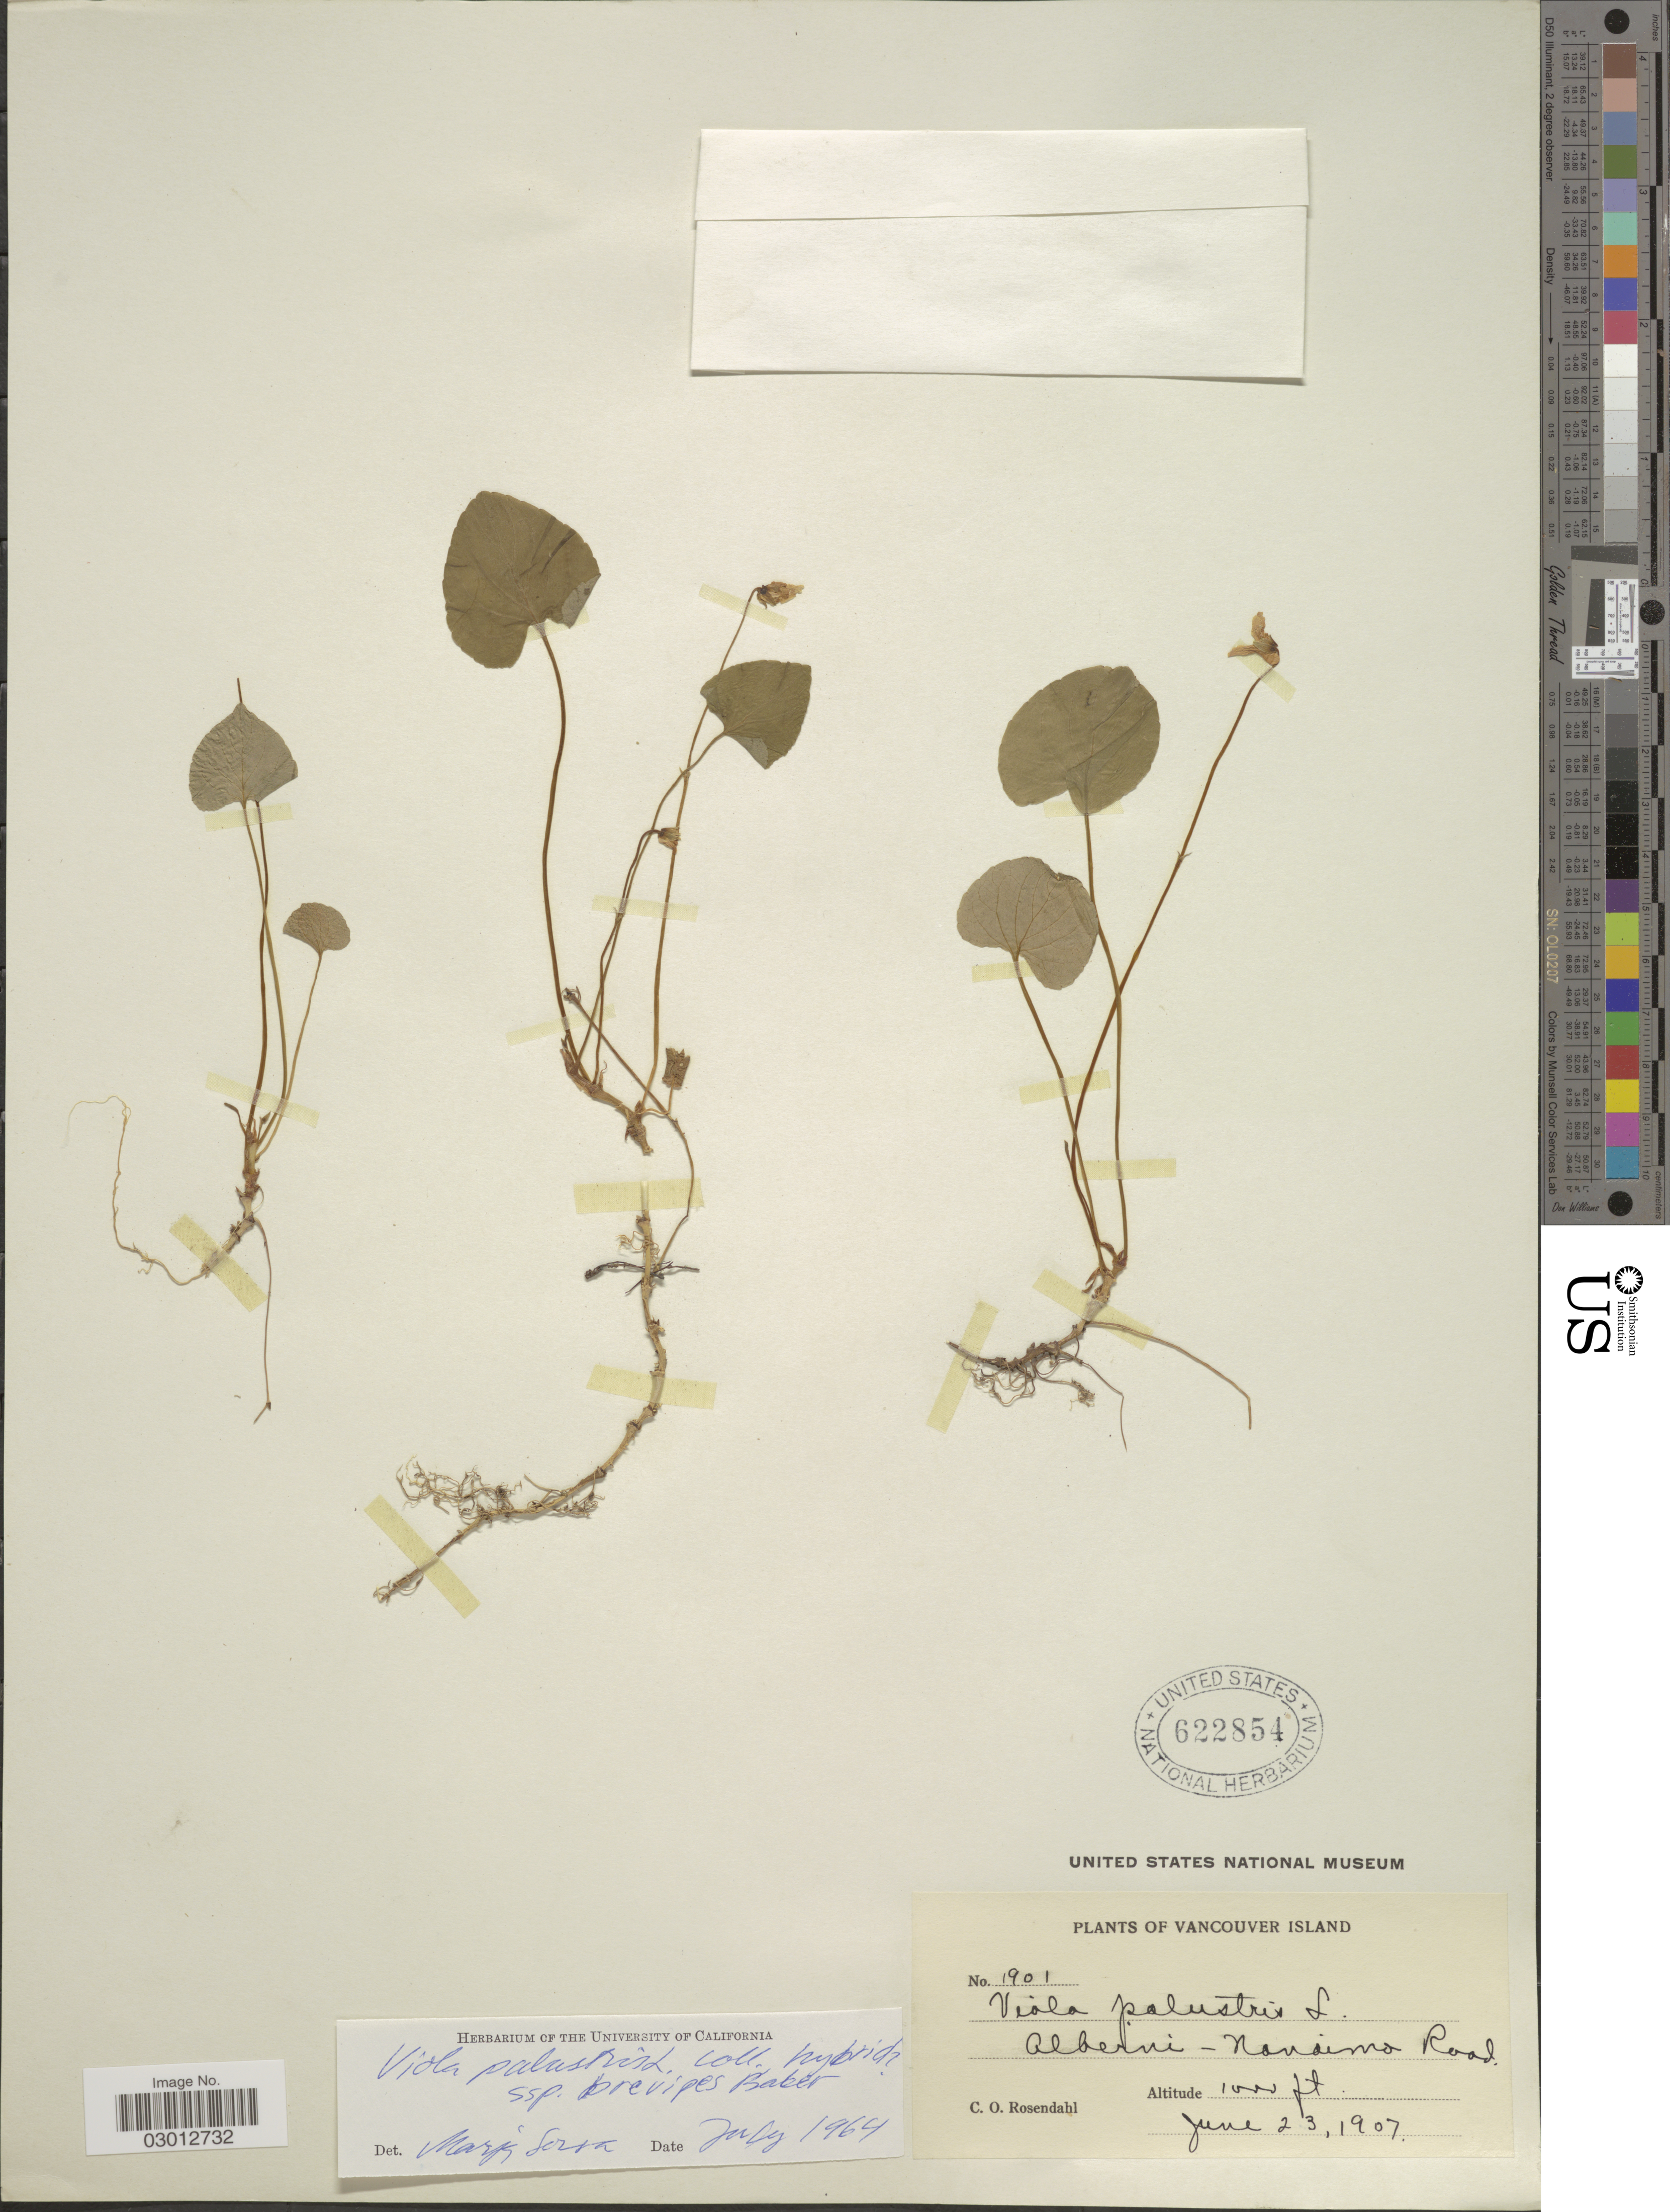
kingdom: Plantae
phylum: Tracheophyta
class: Magnoliopsida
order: Malpighiales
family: Violaceae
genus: Viola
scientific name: Viola palustris subsp. brevipes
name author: M.S. Baker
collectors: C. O. Rosendahl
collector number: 1901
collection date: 1907-06-23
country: Canada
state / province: British Columbia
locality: Vancouver Island, Alberni-Nanaima Road.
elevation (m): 305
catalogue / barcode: US 622854